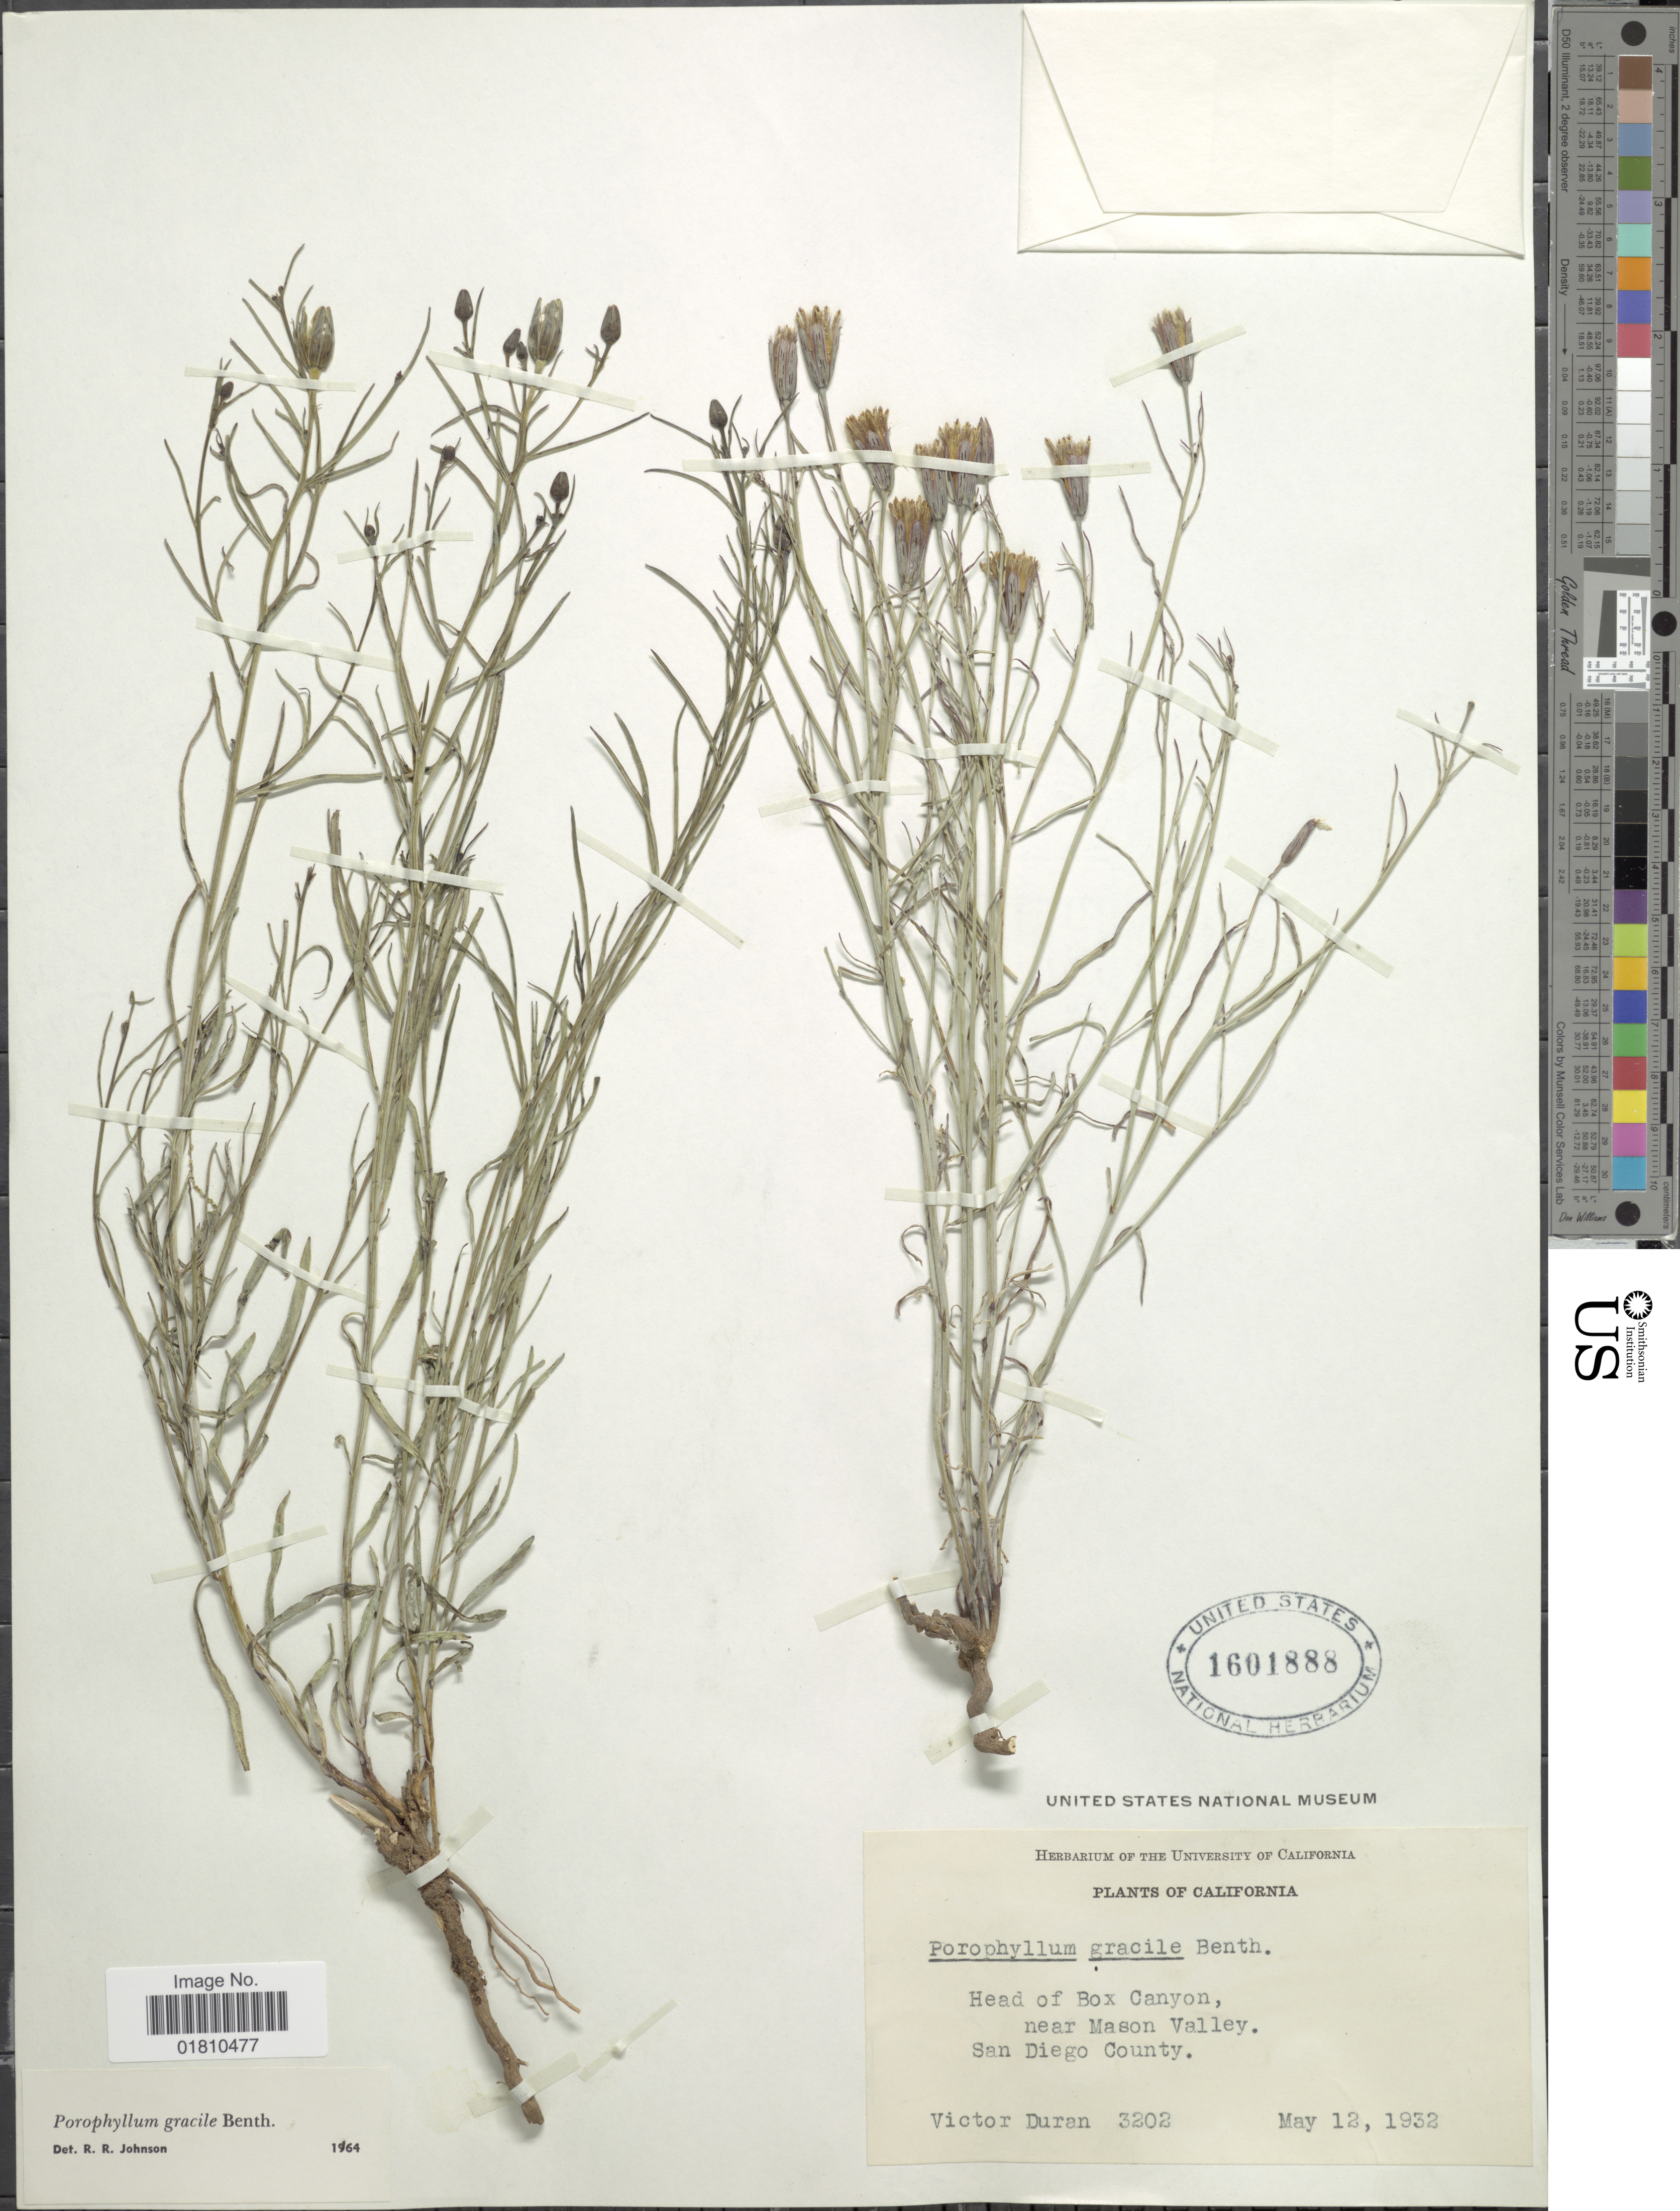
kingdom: Plantae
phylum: Tracheophyta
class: Magnoliopsida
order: Asterales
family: Asteraceae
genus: Porophyllum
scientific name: Porophyllum gracile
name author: Benth.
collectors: V. Duran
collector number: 3202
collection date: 1932-05-12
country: United States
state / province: California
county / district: San Diego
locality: Head of Box Canyon, near Mason Valley, San Diego County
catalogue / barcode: US 1601888